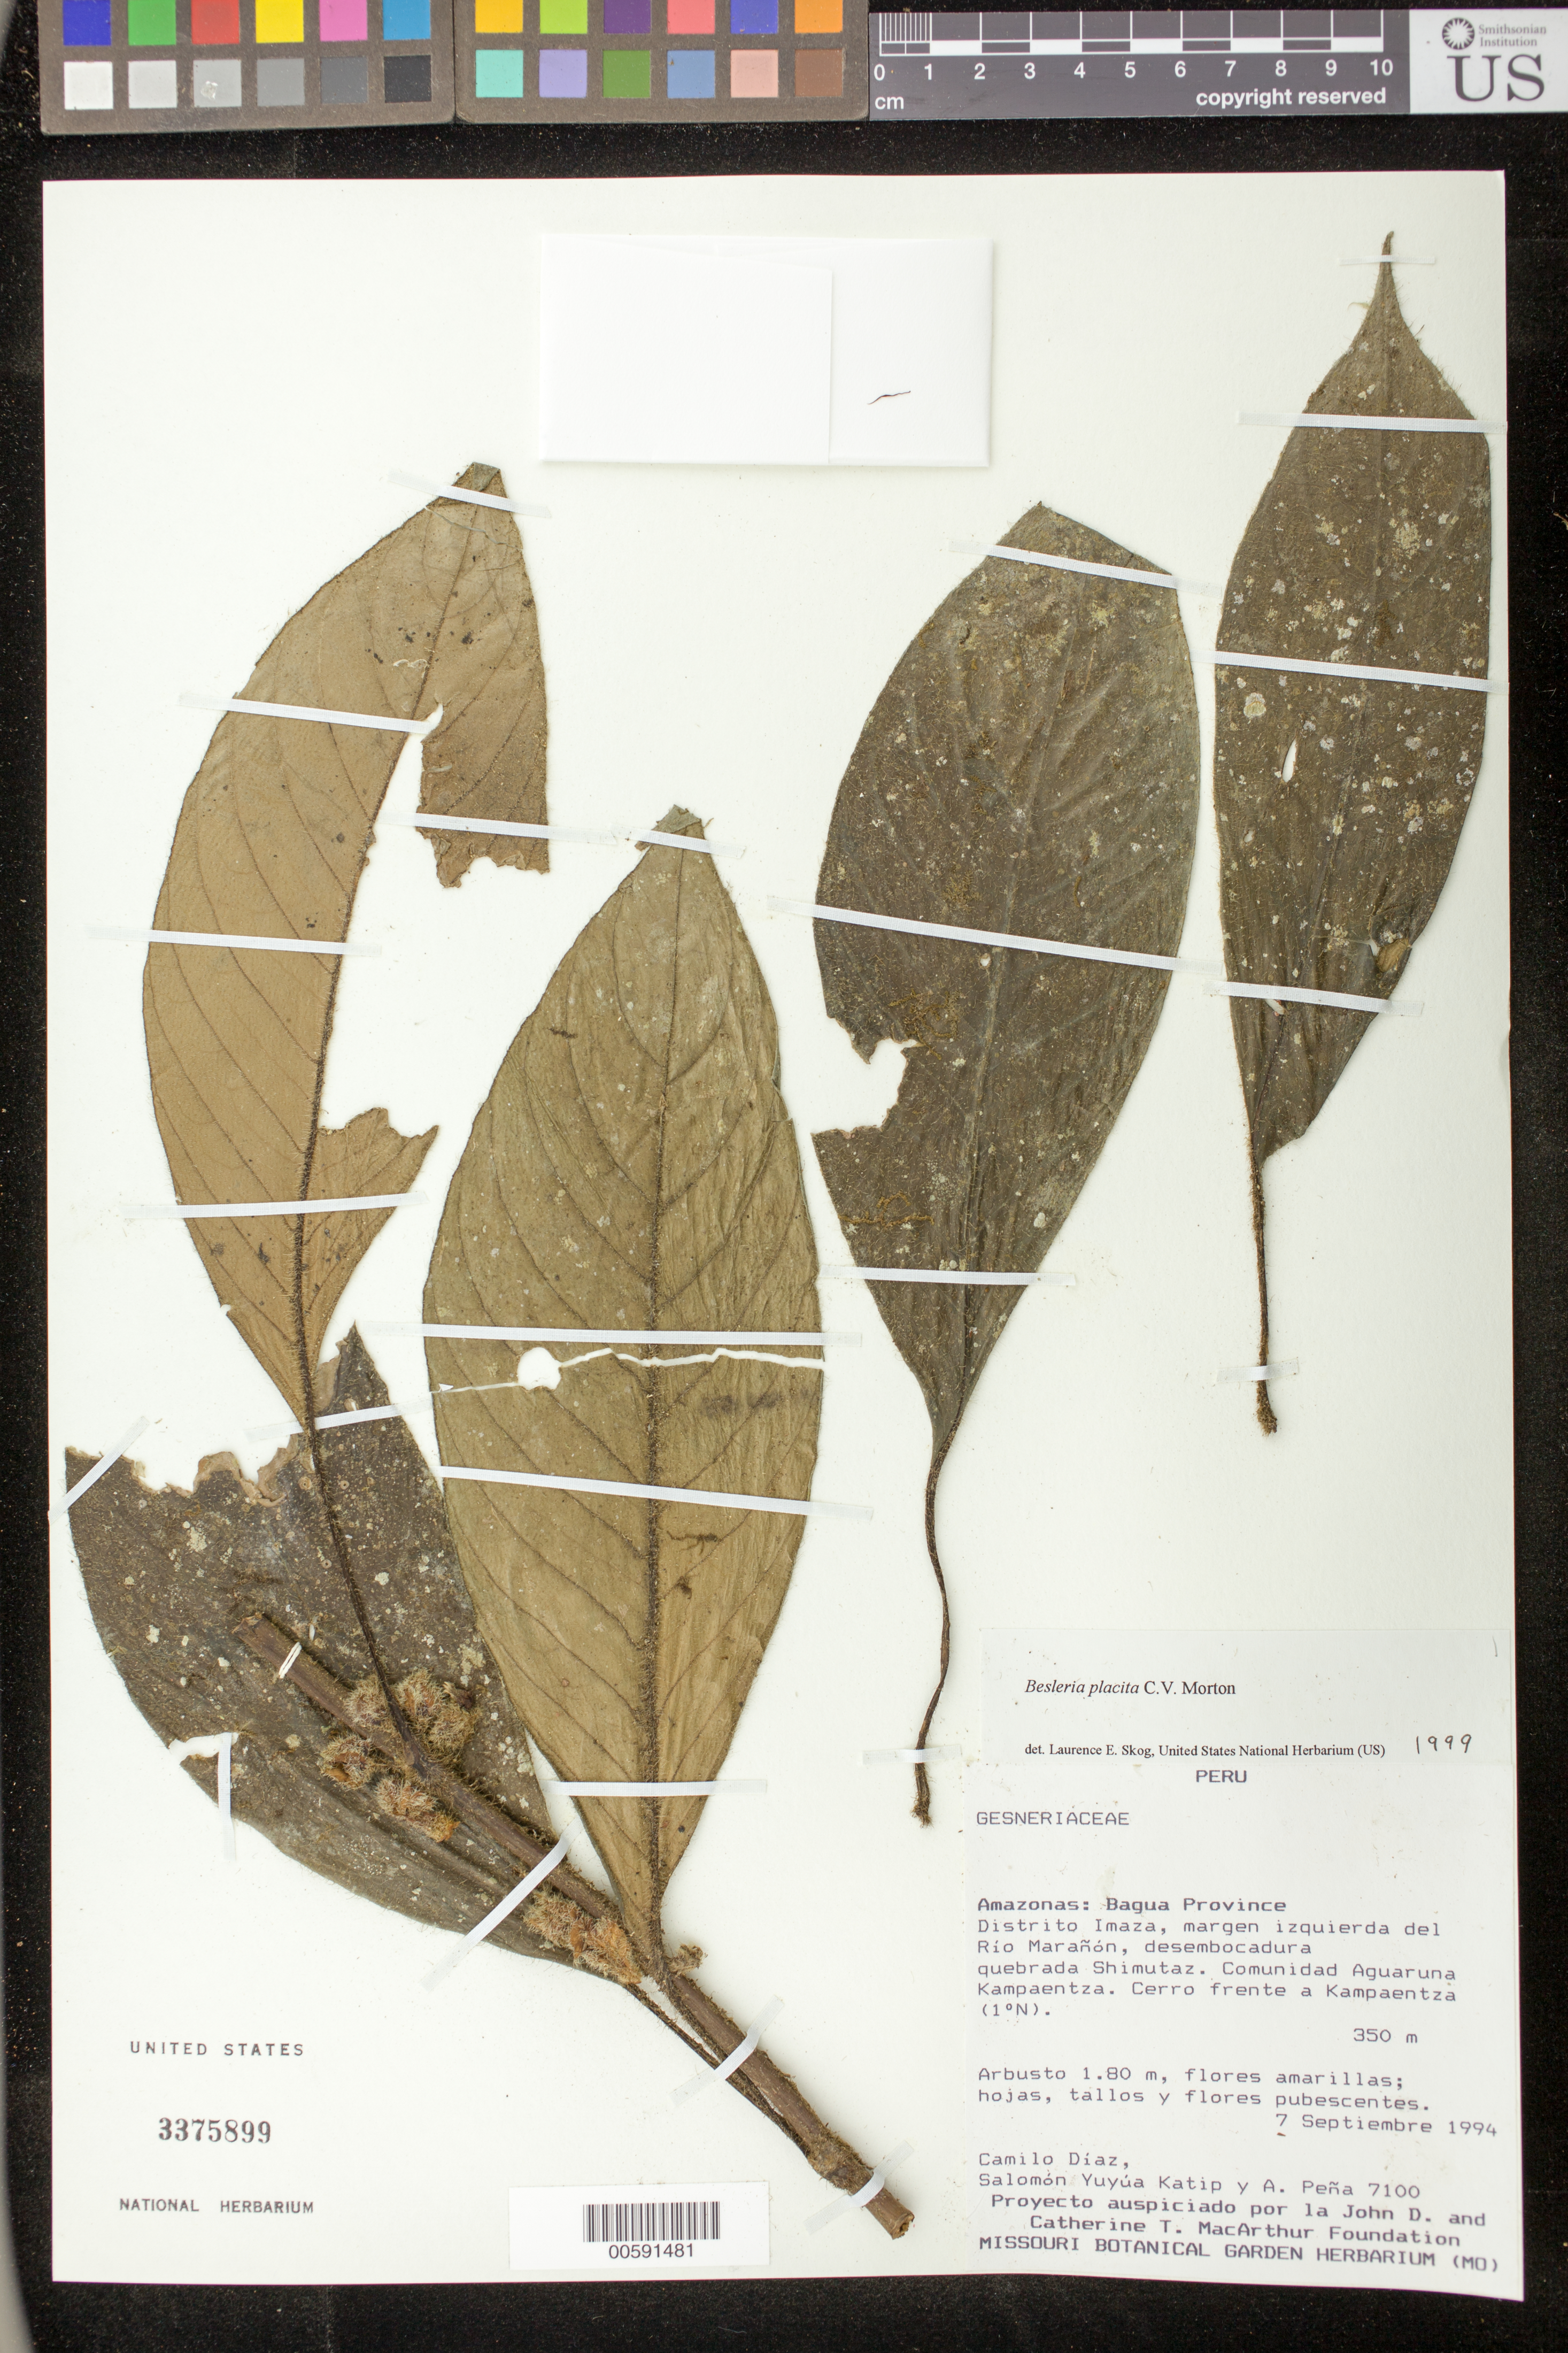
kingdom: Plantae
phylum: Tracheophyta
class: Magnoliopsida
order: Lamiales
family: Gesneriaceae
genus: Besleria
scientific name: Besleria placita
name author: C.V. Morton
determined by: Skog, Laurence E.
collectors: C. Díaz S., S. Jujúa Katip & A. Peña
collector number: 7100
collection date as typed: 07 Sep 1994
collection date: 1994-09-07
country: Peru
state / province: Amazonas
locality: Prov. Bagua; Dtto. Imaza, margen izquierda del Río Marañón, desembocadura quebrada Shimutaz, comunidad Aguaruna Kampaentza, cerro frente a Kampaentza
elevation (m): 350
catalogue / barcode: US 3375899